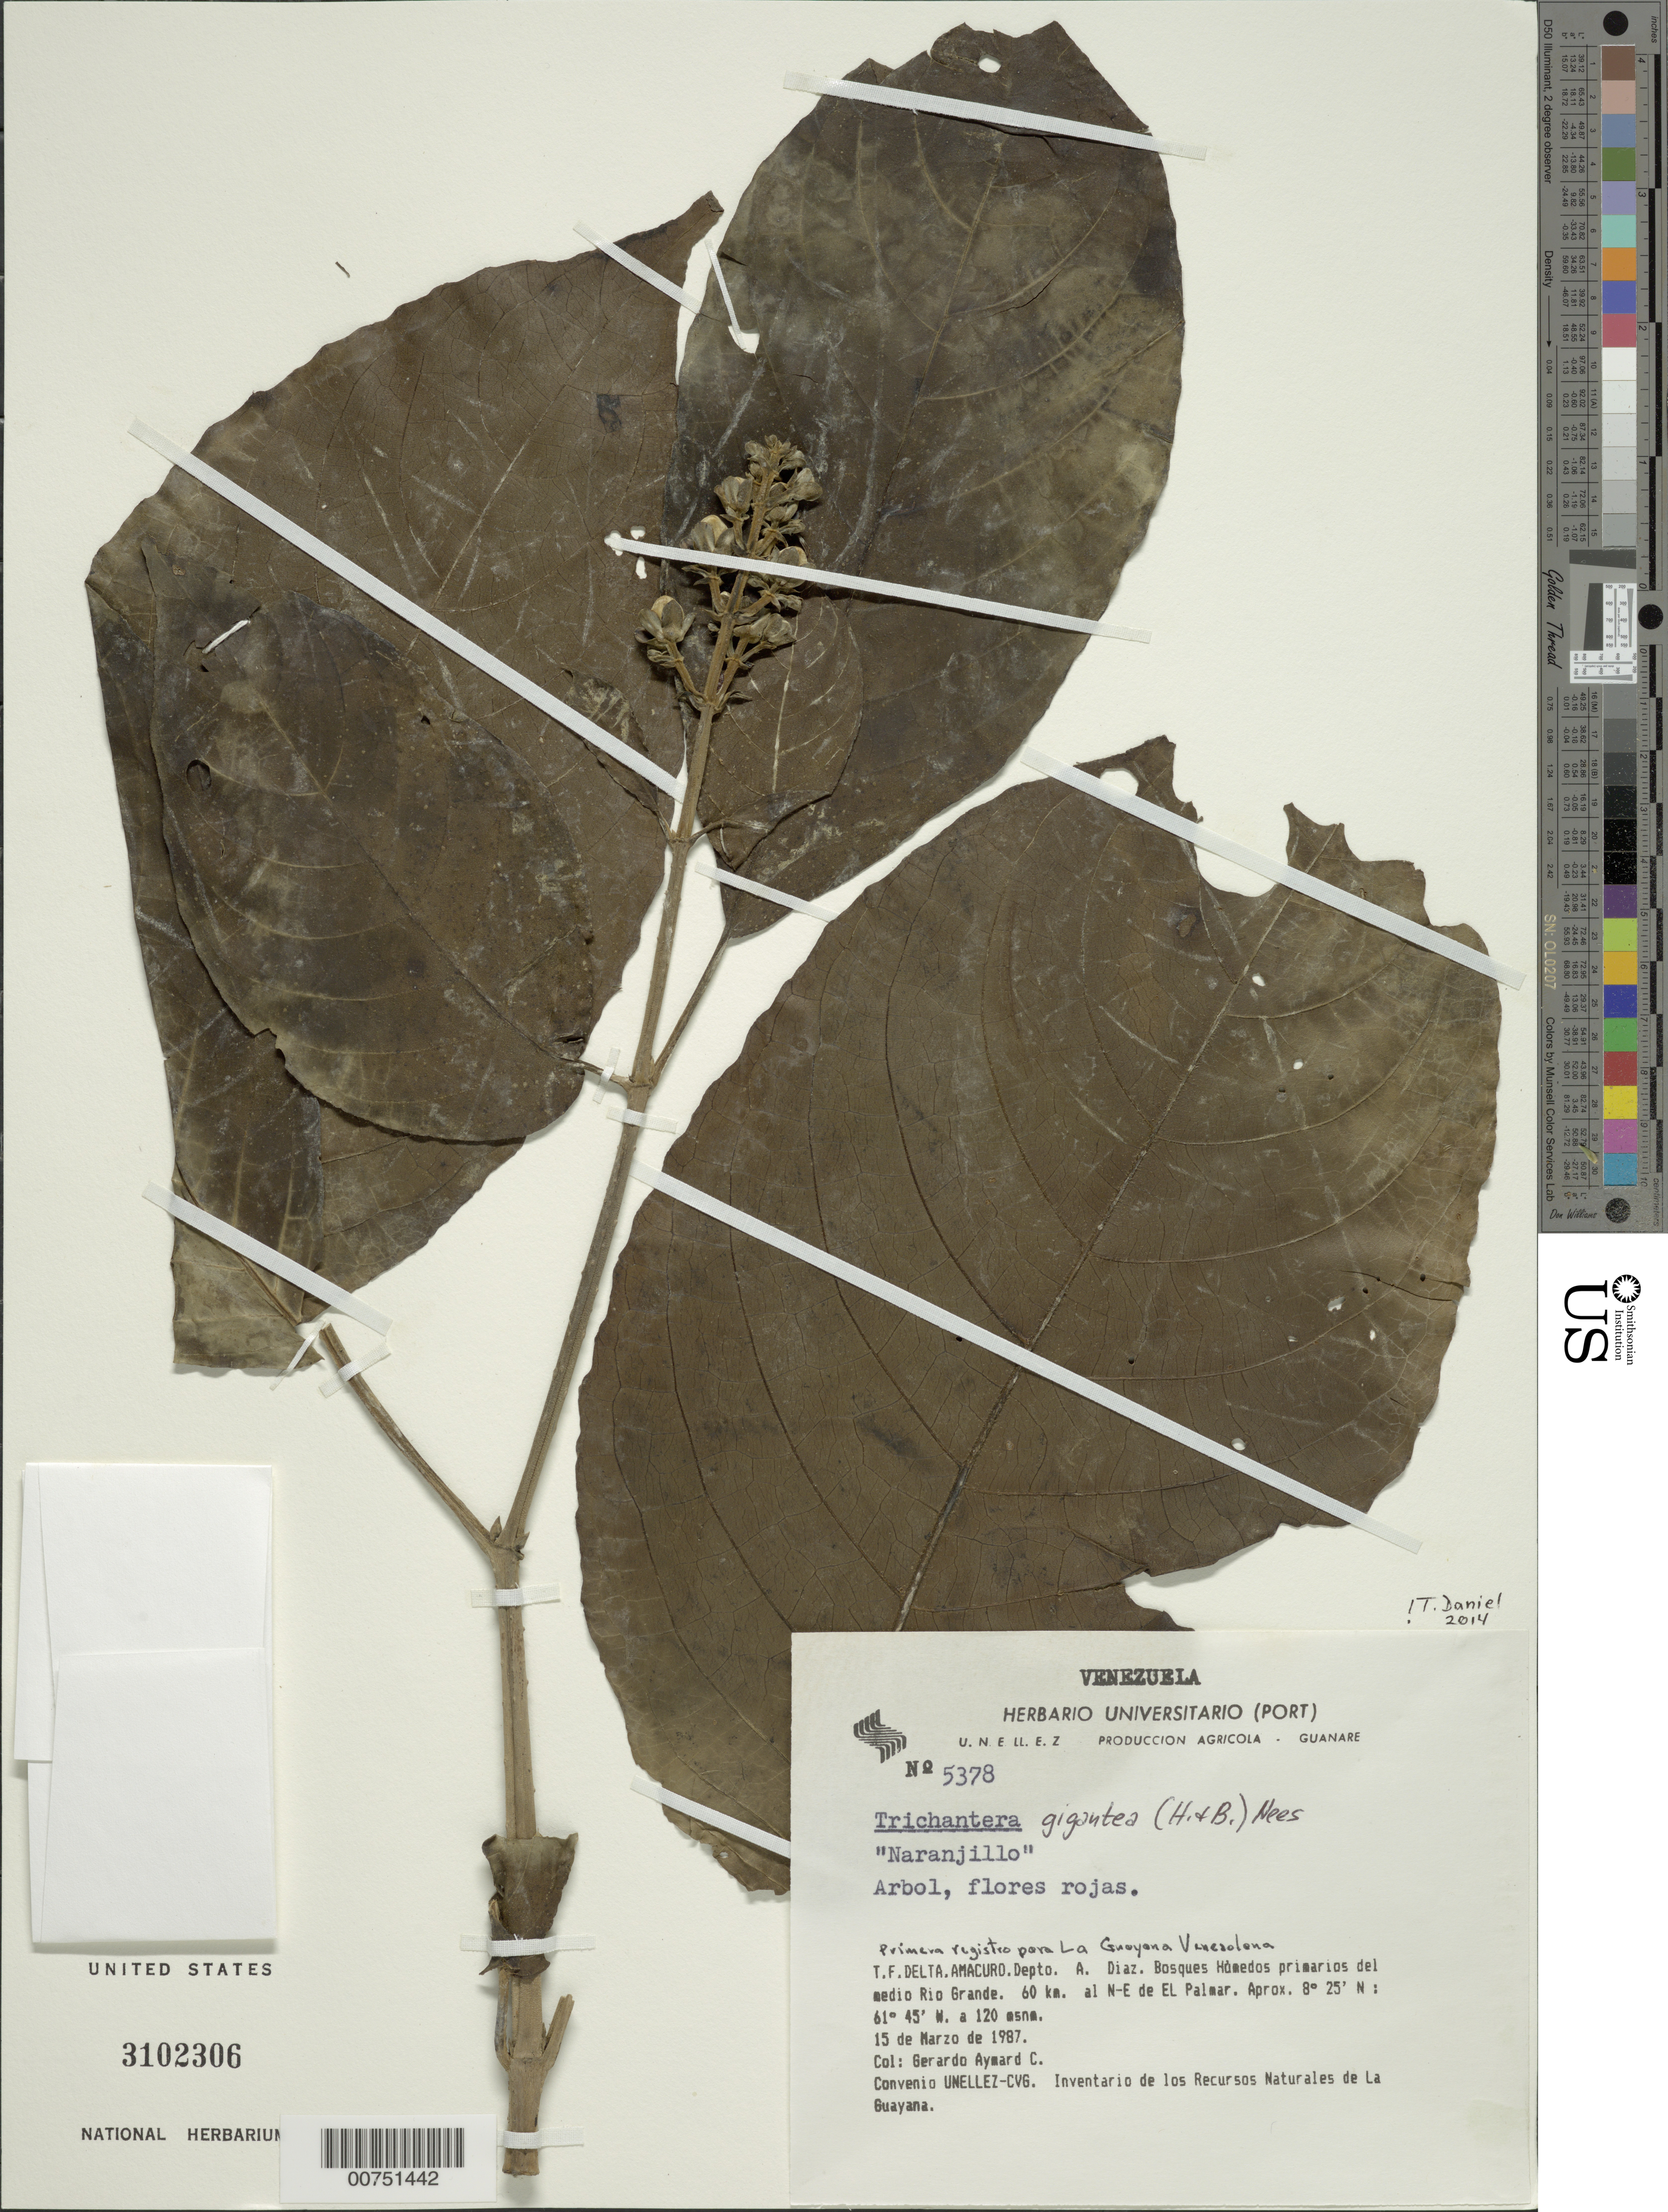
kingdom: Plantae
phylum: Tracheophyta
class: Magnoliopsida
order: Lamiales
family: Acanthaceae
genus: Trichanthera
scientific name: Trichanthera gigantea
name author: (Bonpl.) Nees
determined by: Wasshausen, Dieter C., (BOT), Smithsonian Institution - National Museum of Natural History (UNITED STATES)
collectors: G. A. Aymard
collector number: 5378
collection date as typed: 15-Mar-87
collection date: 1987-03-15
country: Venezuela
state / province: Delta Amacuro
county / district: Antonio Díaz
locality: Río Grande, 60 km NE of El Palmar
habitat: Bosques húmedos primarios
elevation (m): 120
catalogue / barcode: US 3102306